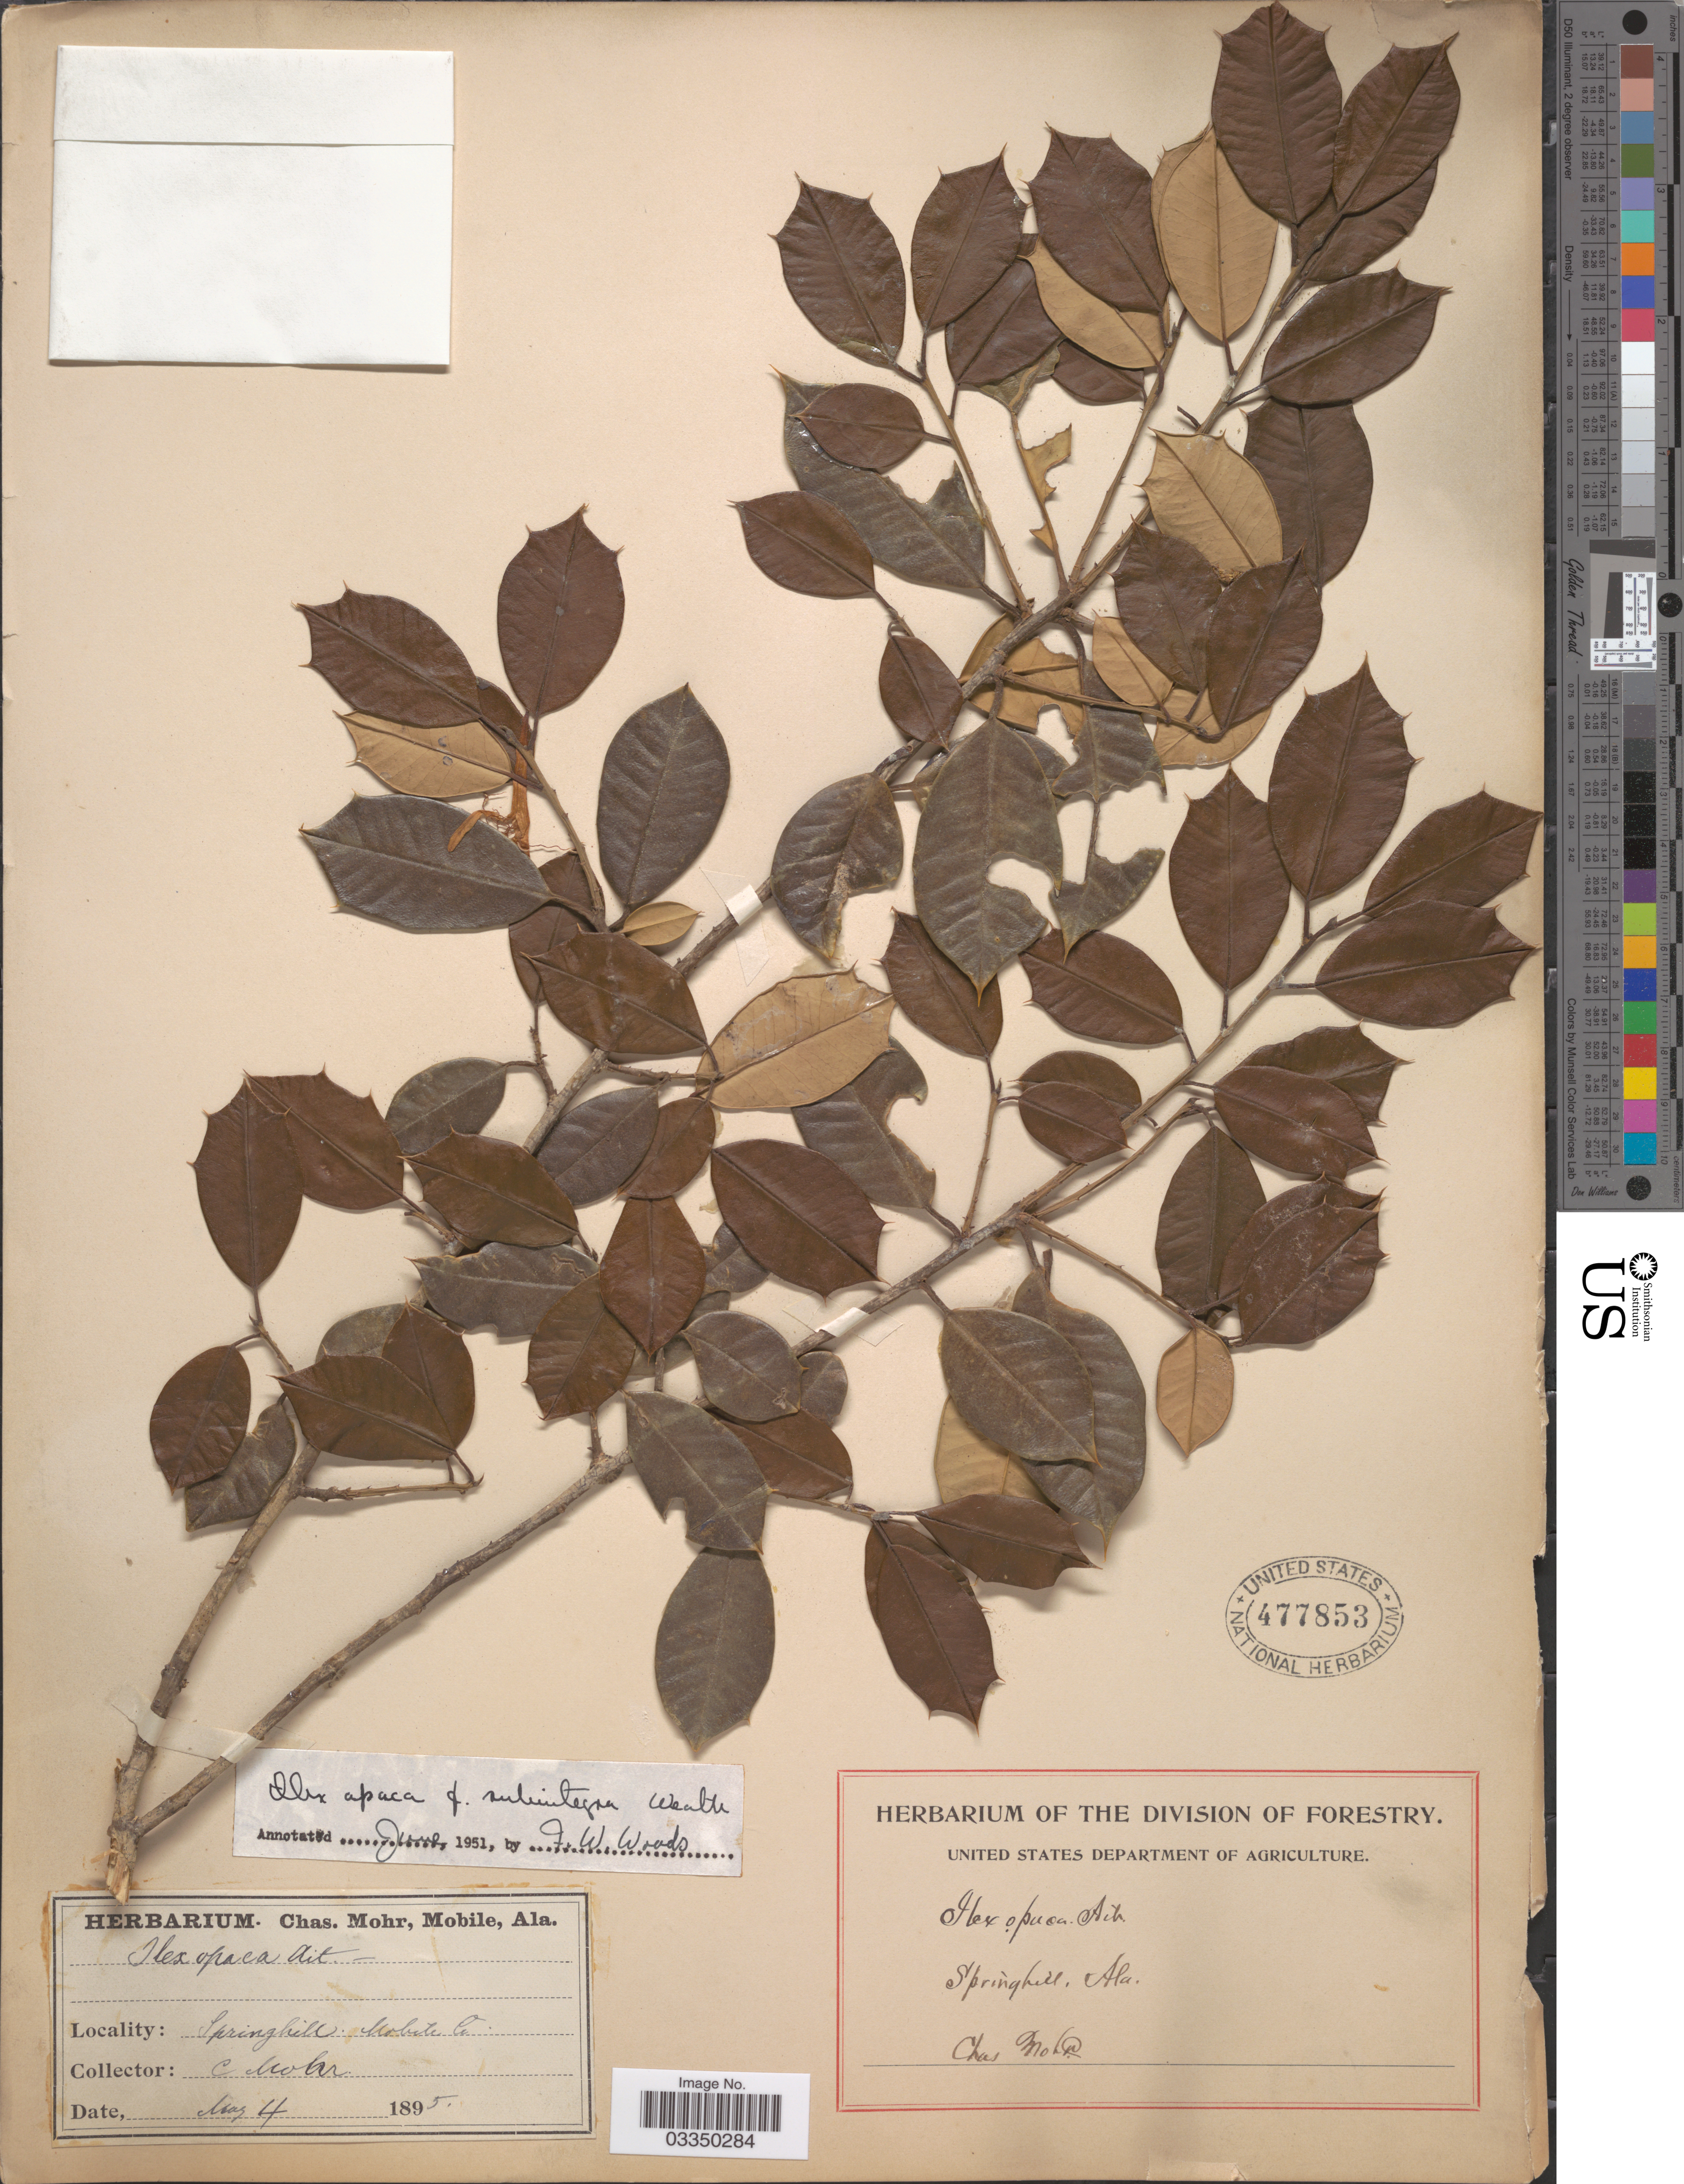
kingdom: Plantae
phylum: Tracheophyta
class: Magnoliopsida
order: Aquifoliales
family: Aquifoliaceae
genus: Ilex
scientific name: Ilex opaca f. subintegra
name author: Weath.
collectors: C. Mohr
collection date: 1895-03-04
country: United States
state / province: Alabama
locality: Springhill. Mobile Co.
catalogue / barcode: US 477853